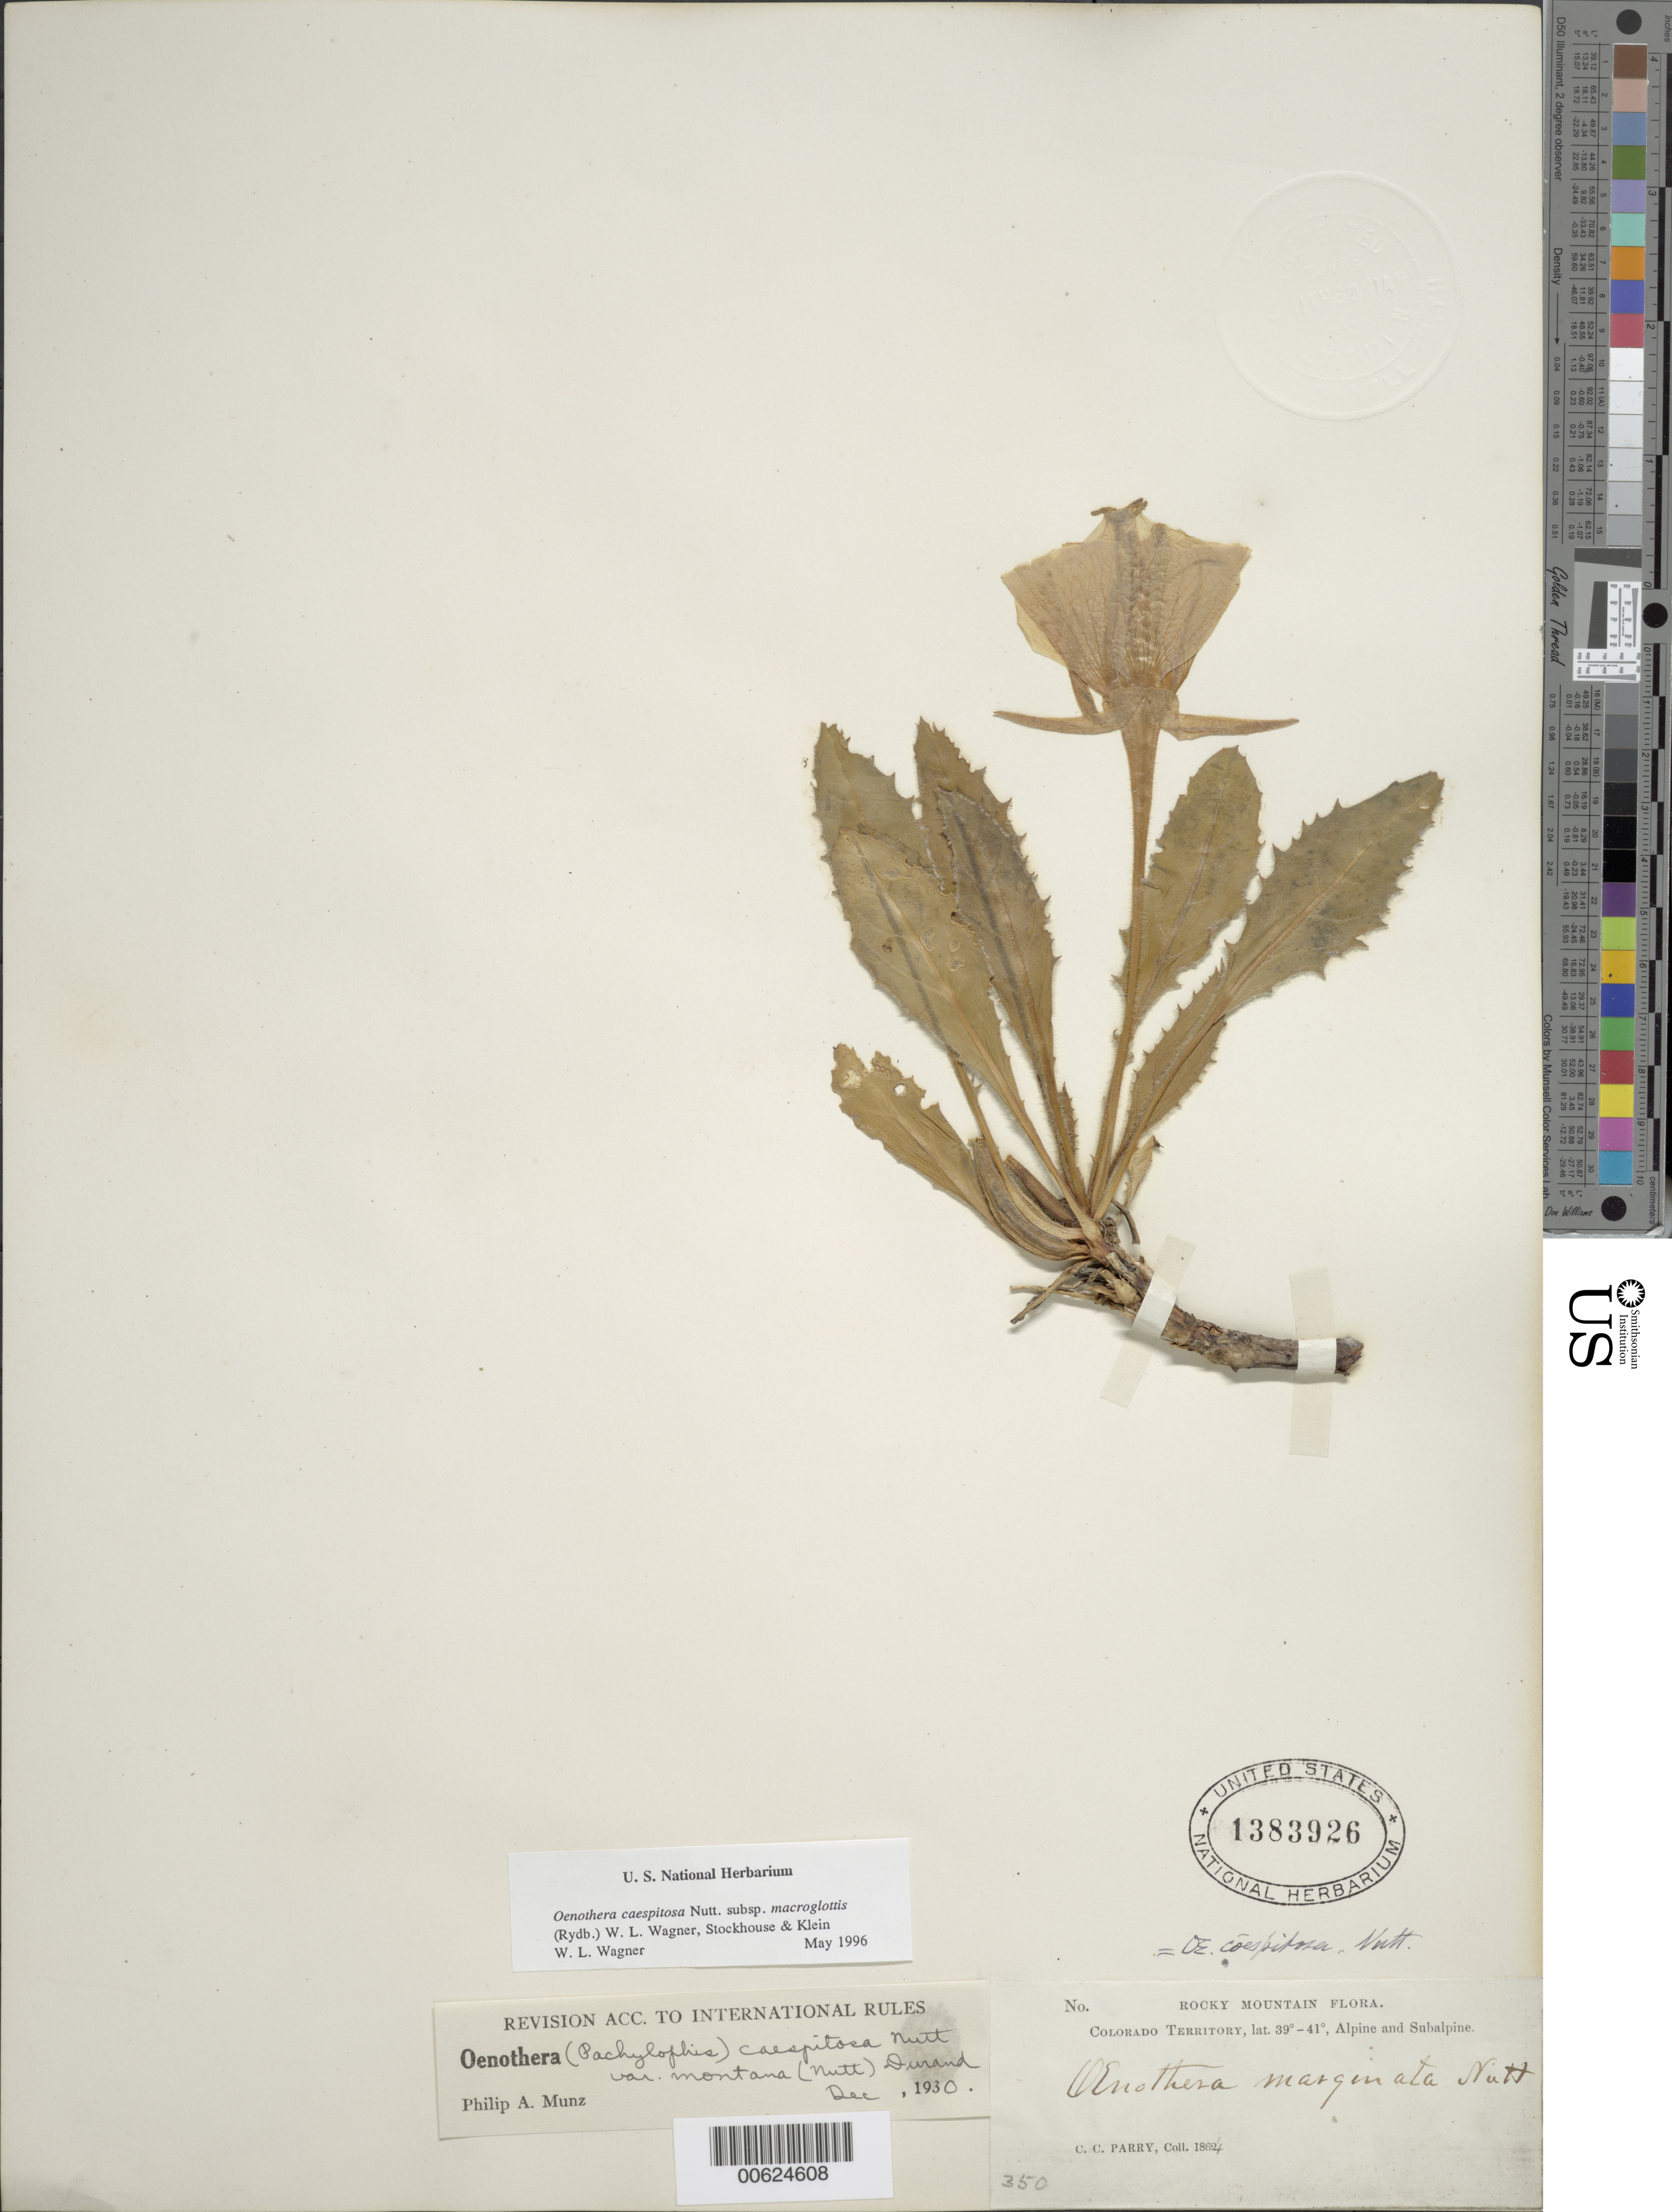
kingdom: Plantae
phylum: Tracheophyta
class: Magnoliopsida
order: Myrtales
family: Onagraceae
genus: Oenothera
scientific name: Oenothera cespitosa subsp. macroglottis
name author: (Rydb.) W.L. Wagner et al.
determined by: Wagner, W. L., (BOT), Smithsonian Institution - National Museum of Natural History (UNITED STATES)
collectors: C. C. Parry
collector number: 350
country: United States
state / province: Colorado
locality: Rocky Mountain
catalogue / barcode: US 1383926